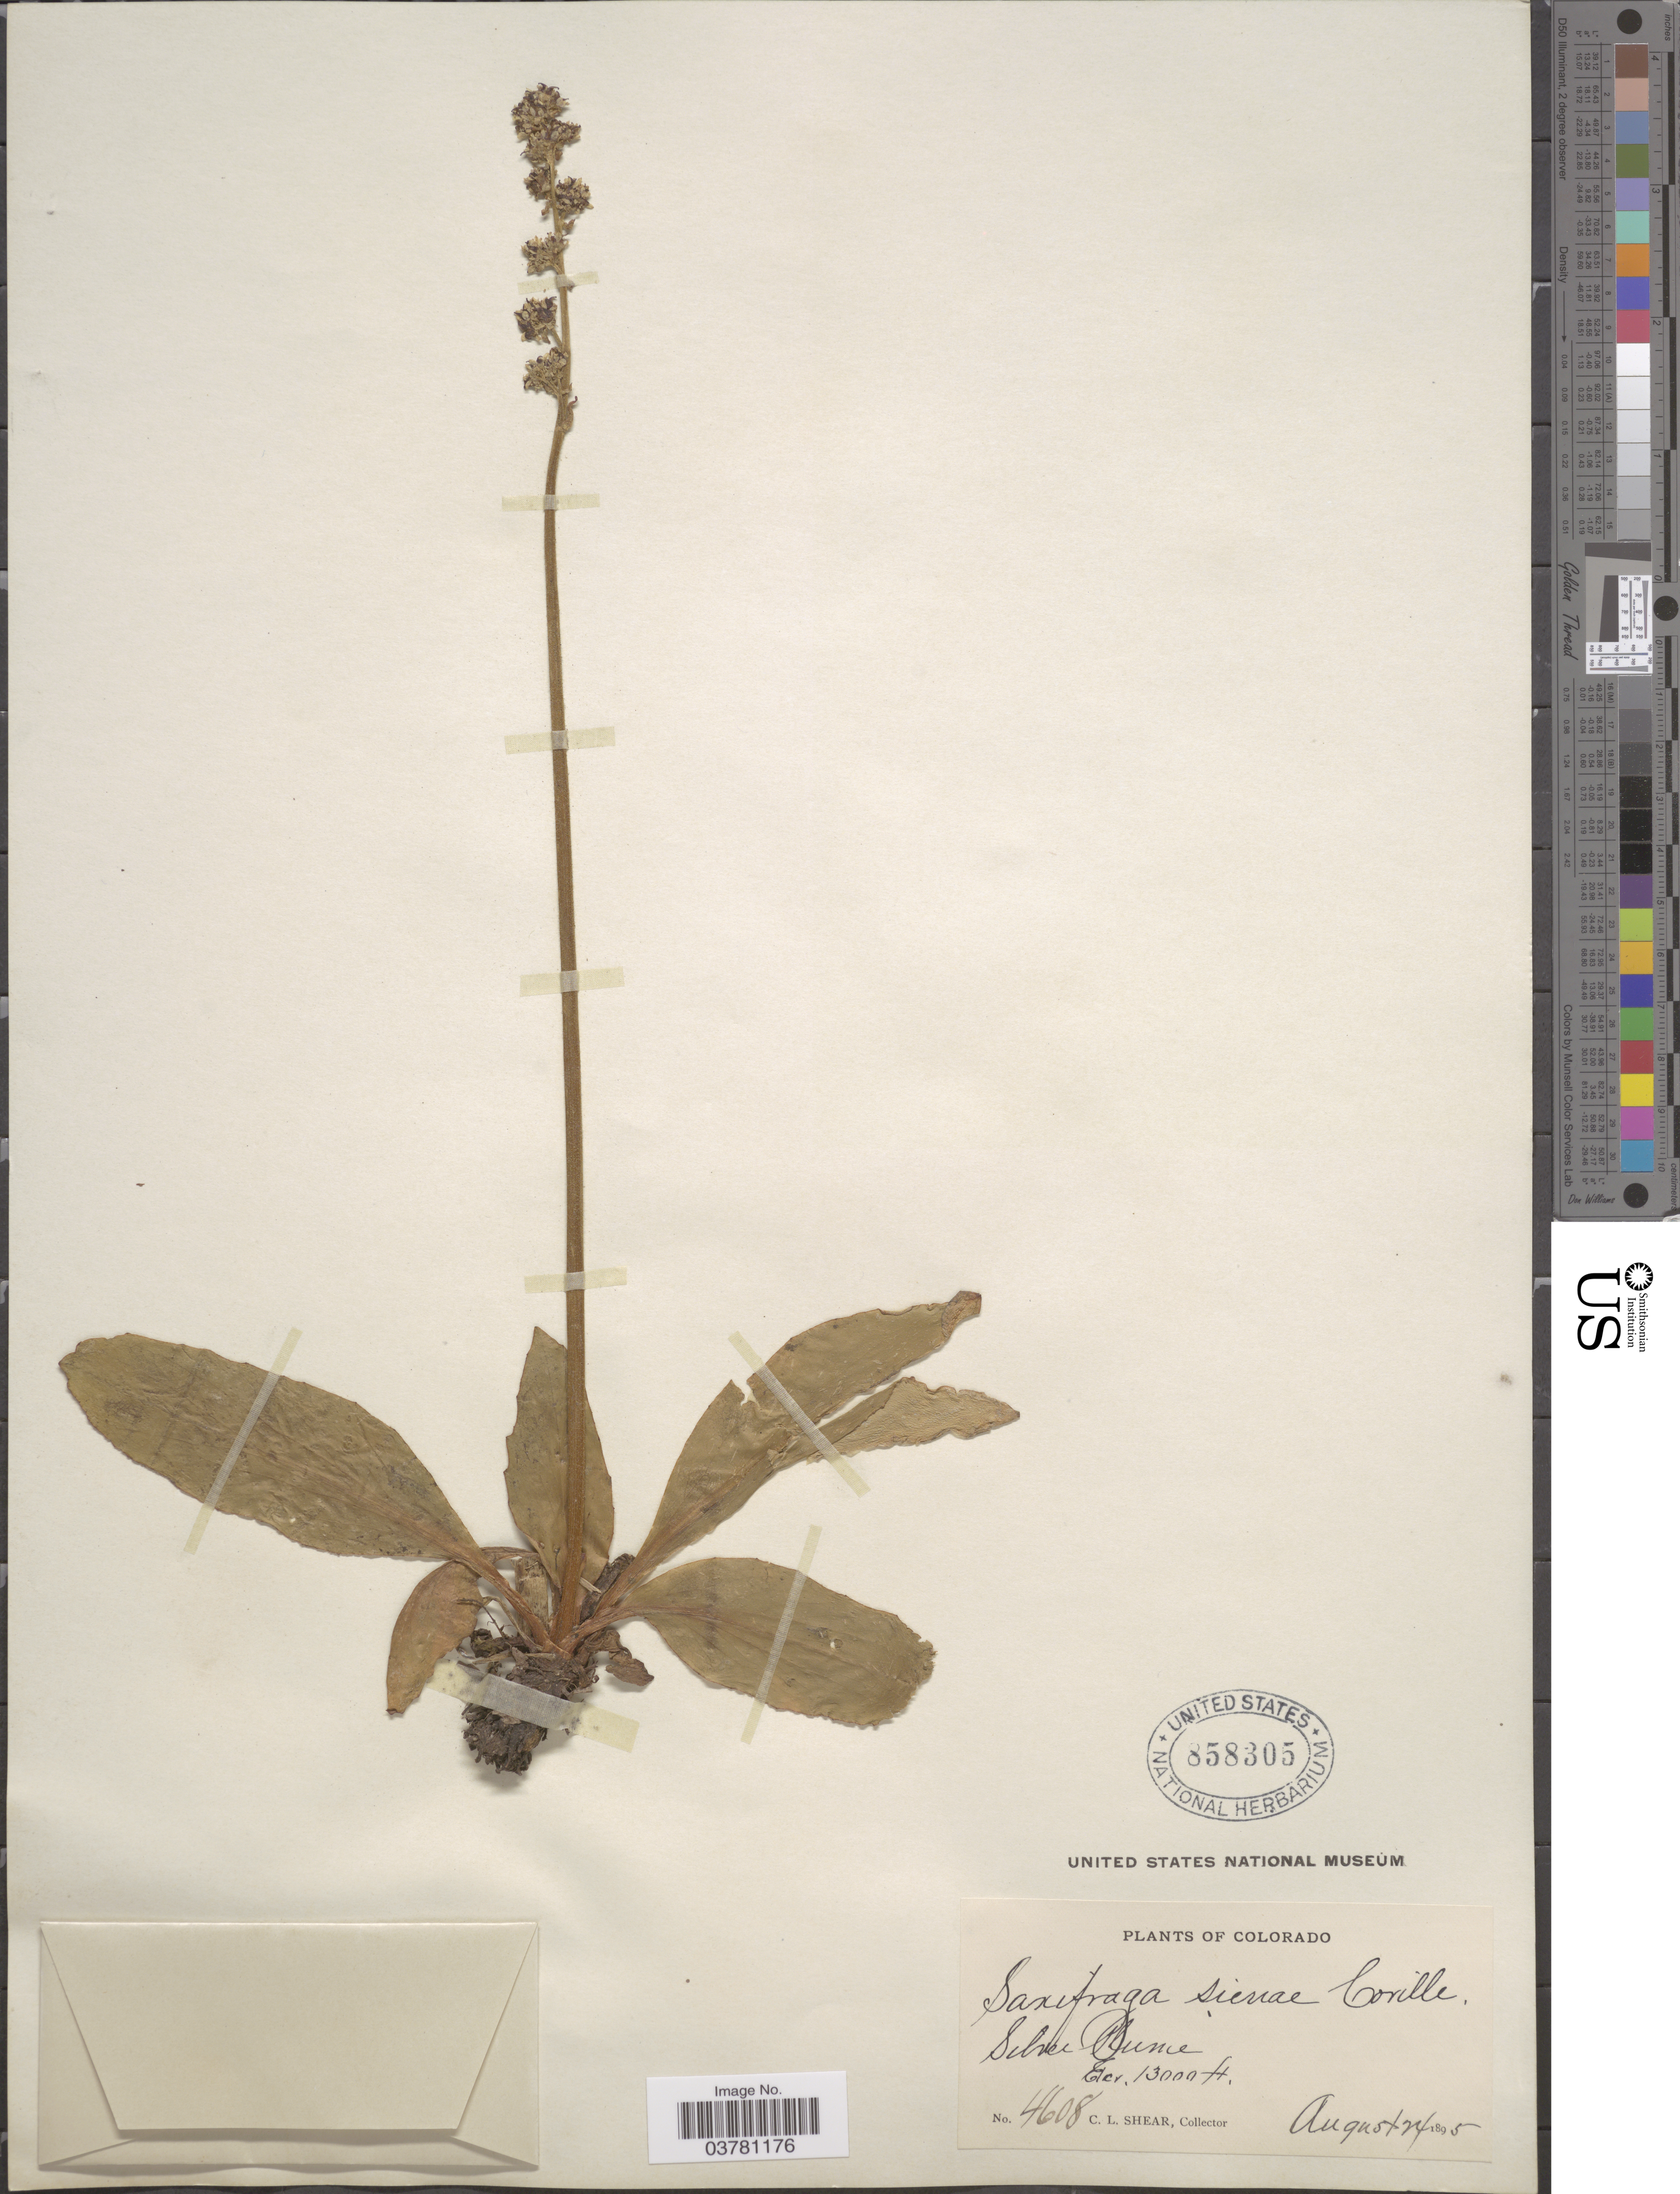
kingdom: Plantae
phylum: Tracheophyta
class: Magnoliopsida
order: Saxifragales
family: Saxifragaceae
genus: Micranthes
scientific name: Micranthes oregana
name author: (Howell) Small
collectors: C. L. Shear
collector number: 4608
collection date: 1895-08-24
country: United States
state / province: Colorado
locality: Silver Plume.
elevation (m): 3962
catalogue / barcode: US 858305